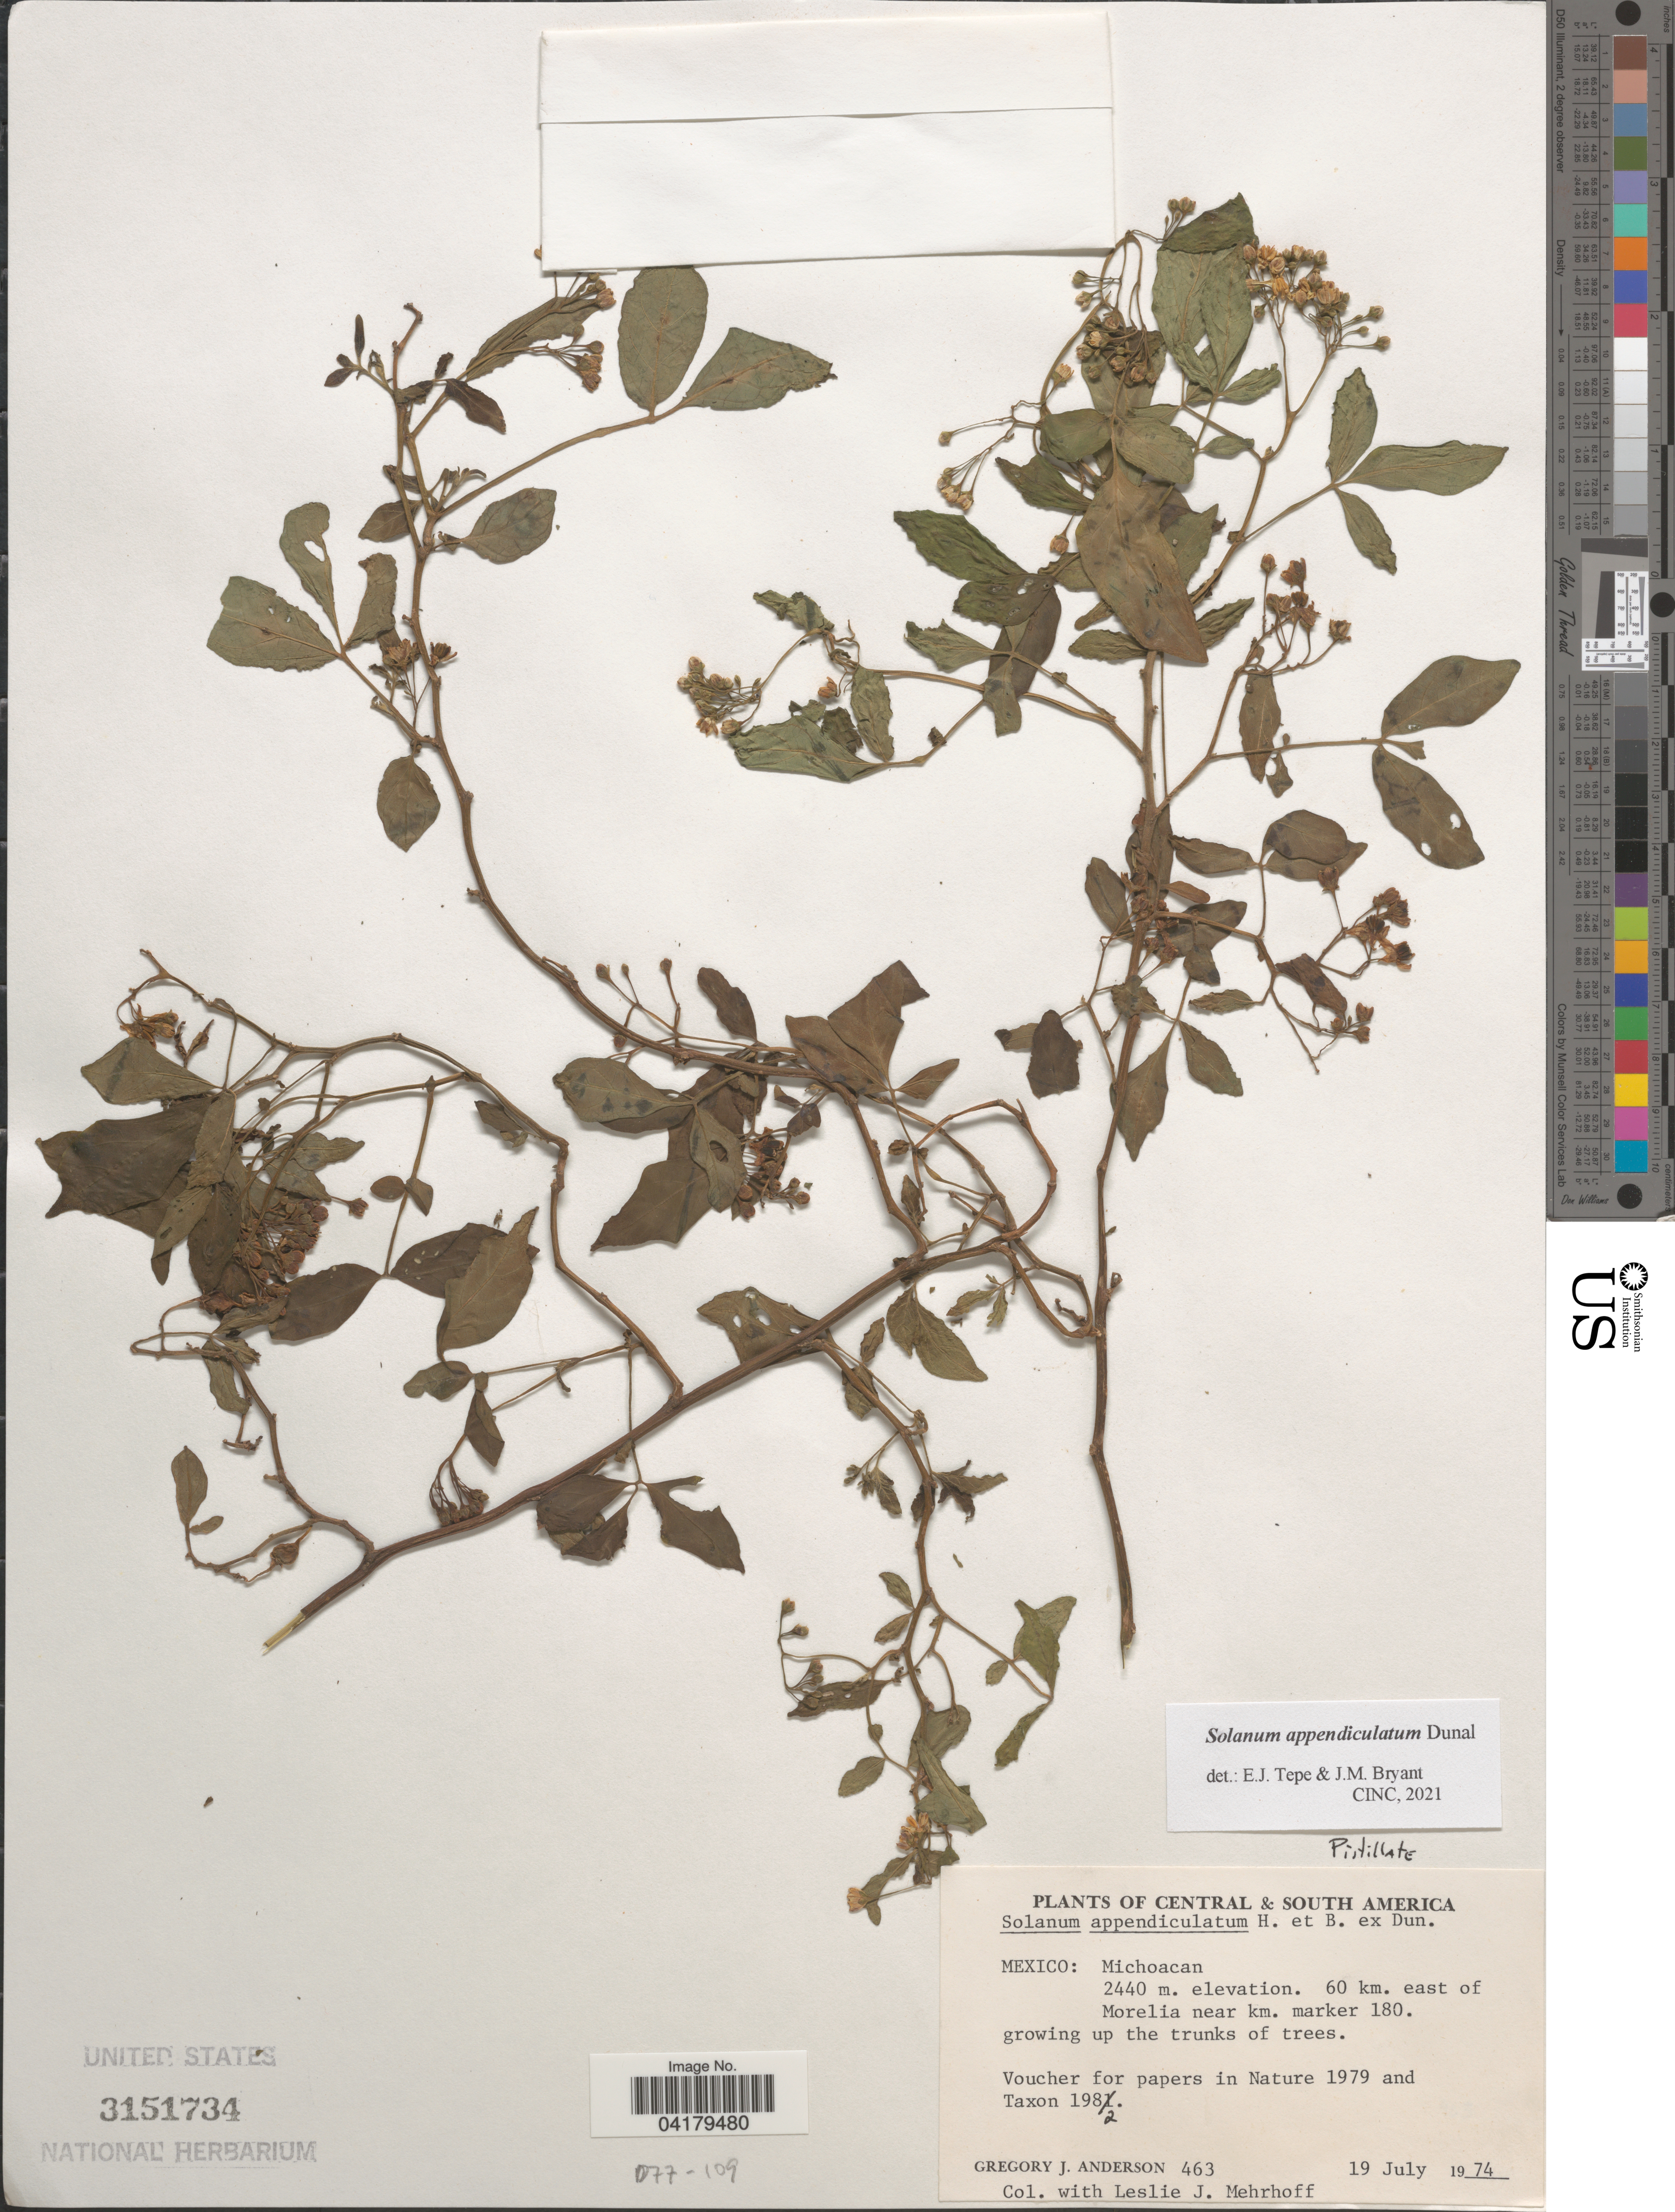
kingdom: Plantae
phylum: Tracheophyta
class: Magnoliopsida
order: Solanales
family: Solanaceae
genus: Solanum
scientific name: Solanum appendiculatum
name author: Humb. & Bonpl. ex Dunal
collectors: G. J. Anderson & L. Mehrhoff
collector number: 463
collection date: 1974-07-19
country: Mexico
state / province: Michoacán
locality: Central & South America. 60 km. east of Morelia near km. marker 180.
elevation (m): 2440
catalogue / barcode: US 3151734